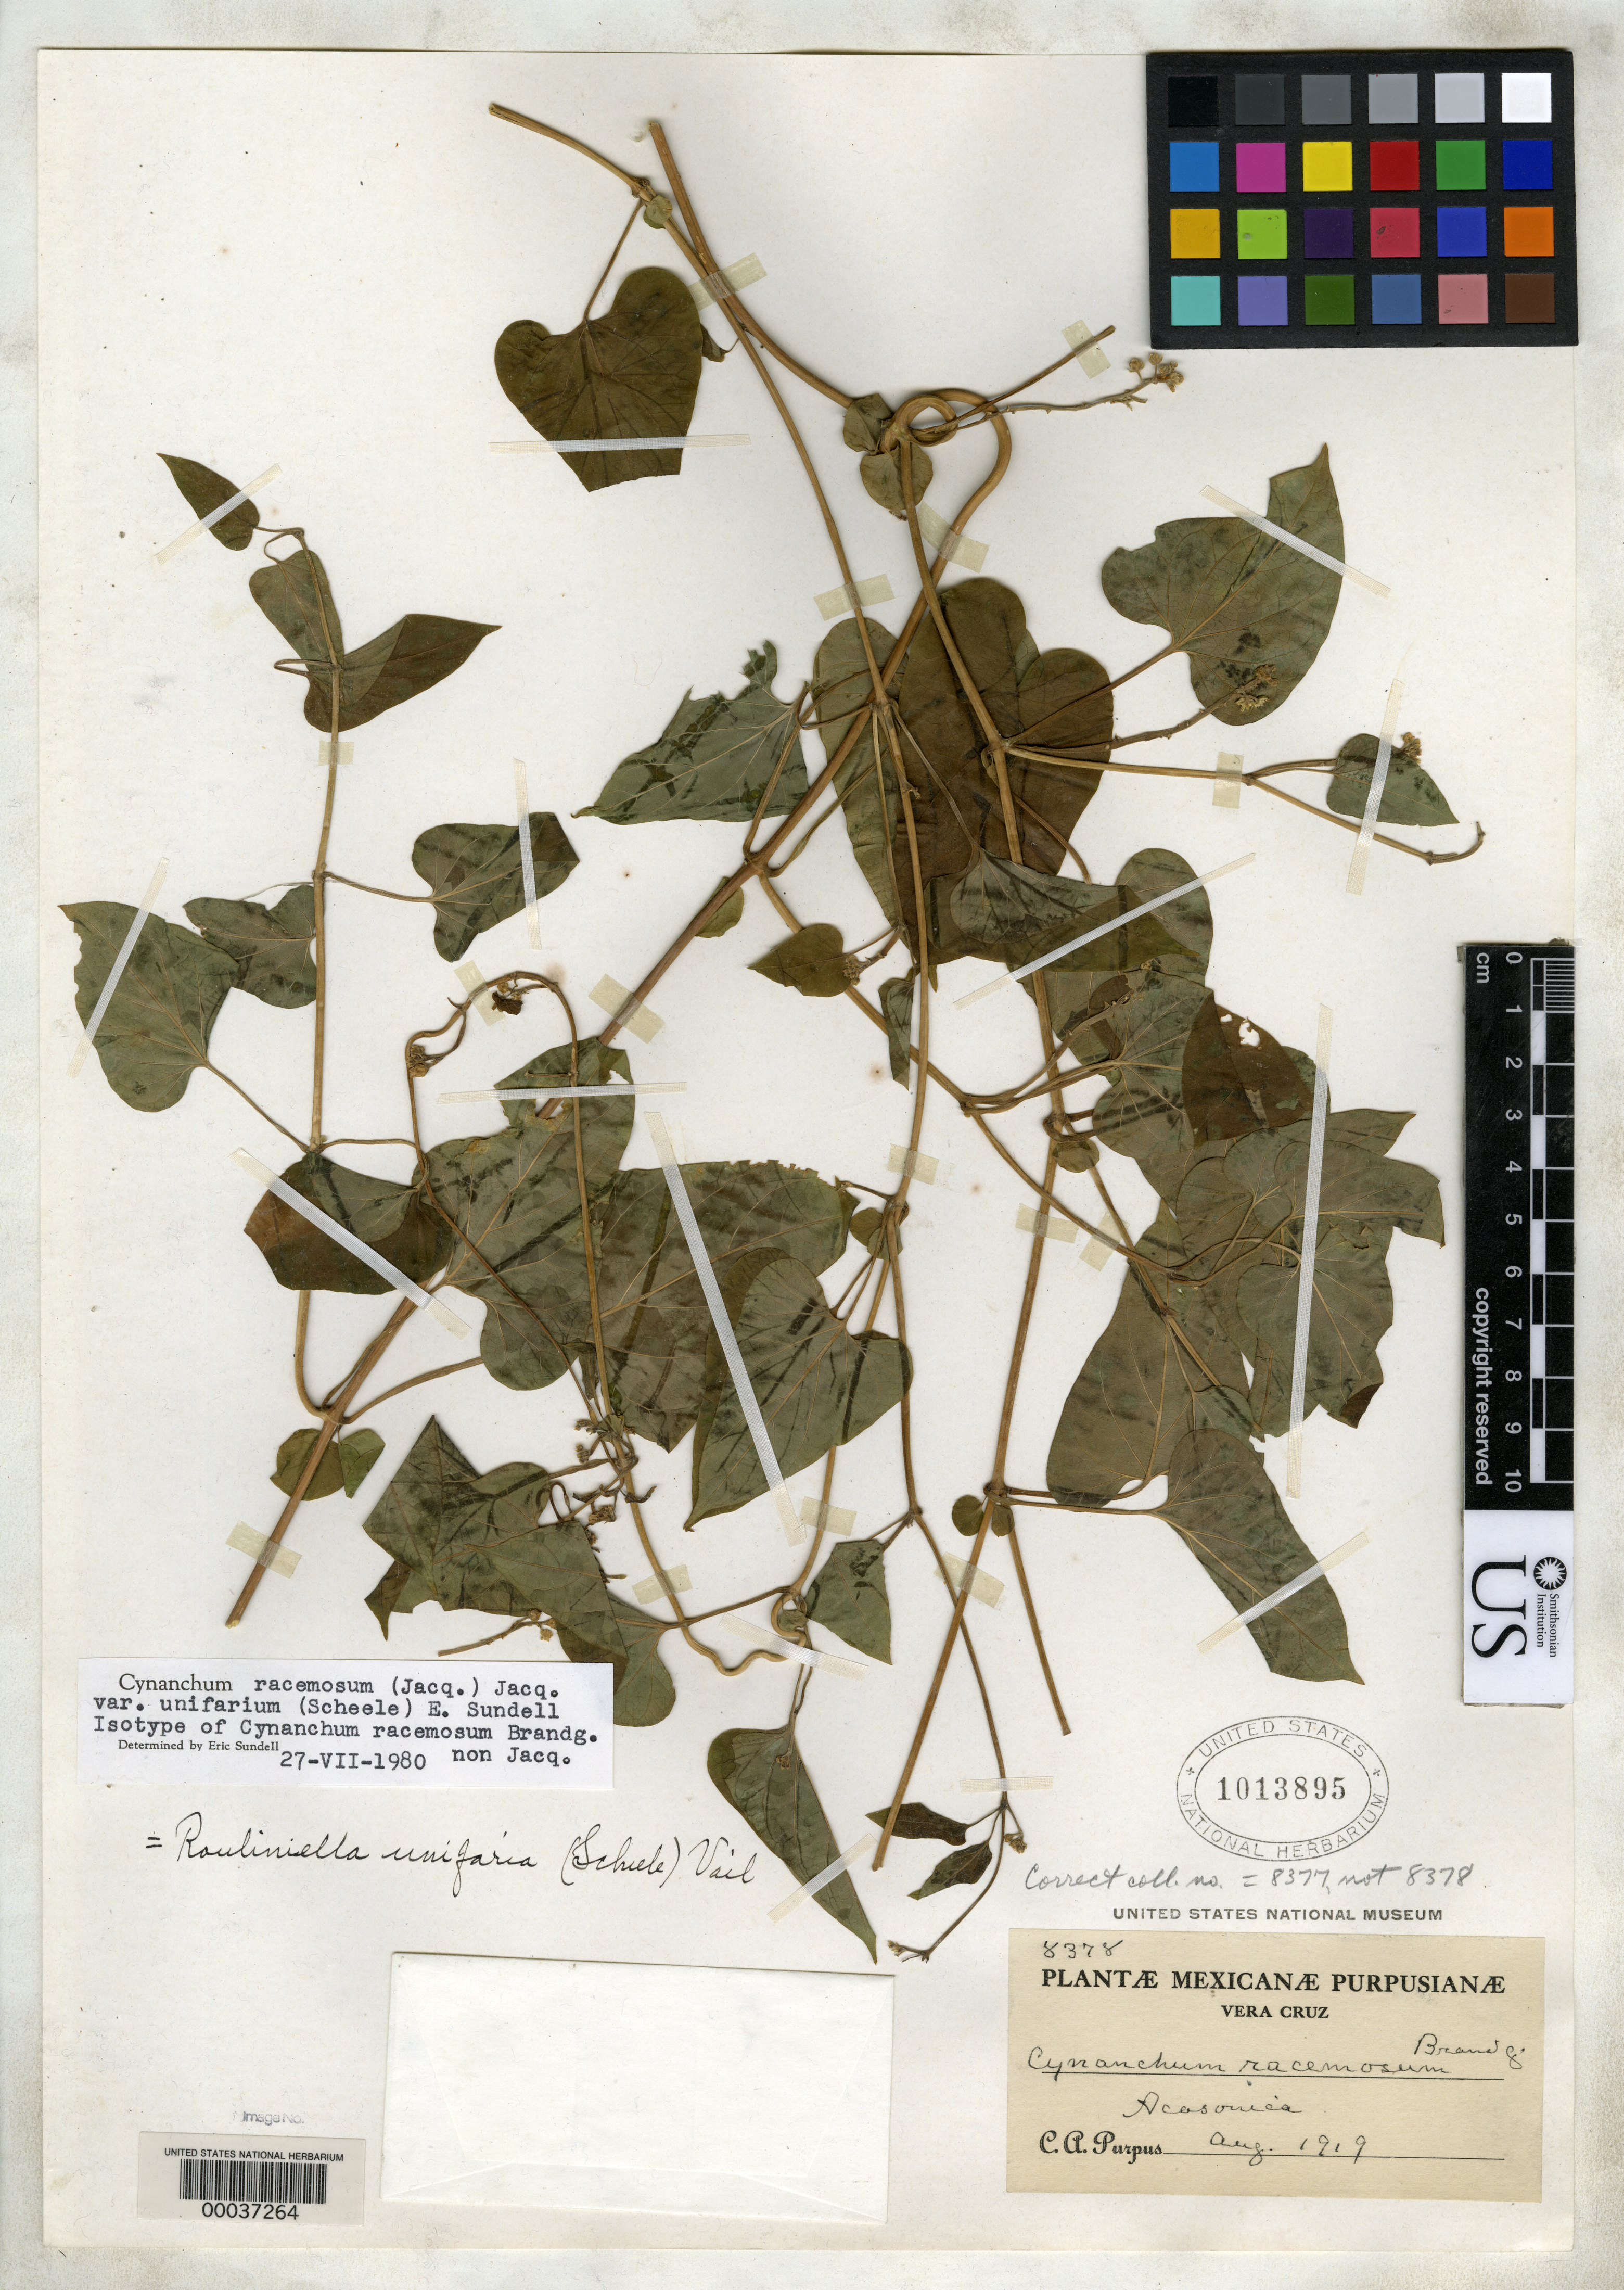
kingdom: Plantae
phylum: Tracheophyta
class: Magnoliopsida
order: Gentianales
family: Apocynaceae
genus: Cynanchum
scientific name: Cynanchum racemosum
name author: Brandegee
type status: Isotype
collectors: C. A. Purpus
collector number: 8378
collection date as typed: Aug 1919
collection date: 1919-08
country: Mexico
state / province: Veracruz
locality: Acasonica.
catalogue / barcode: US 1013895